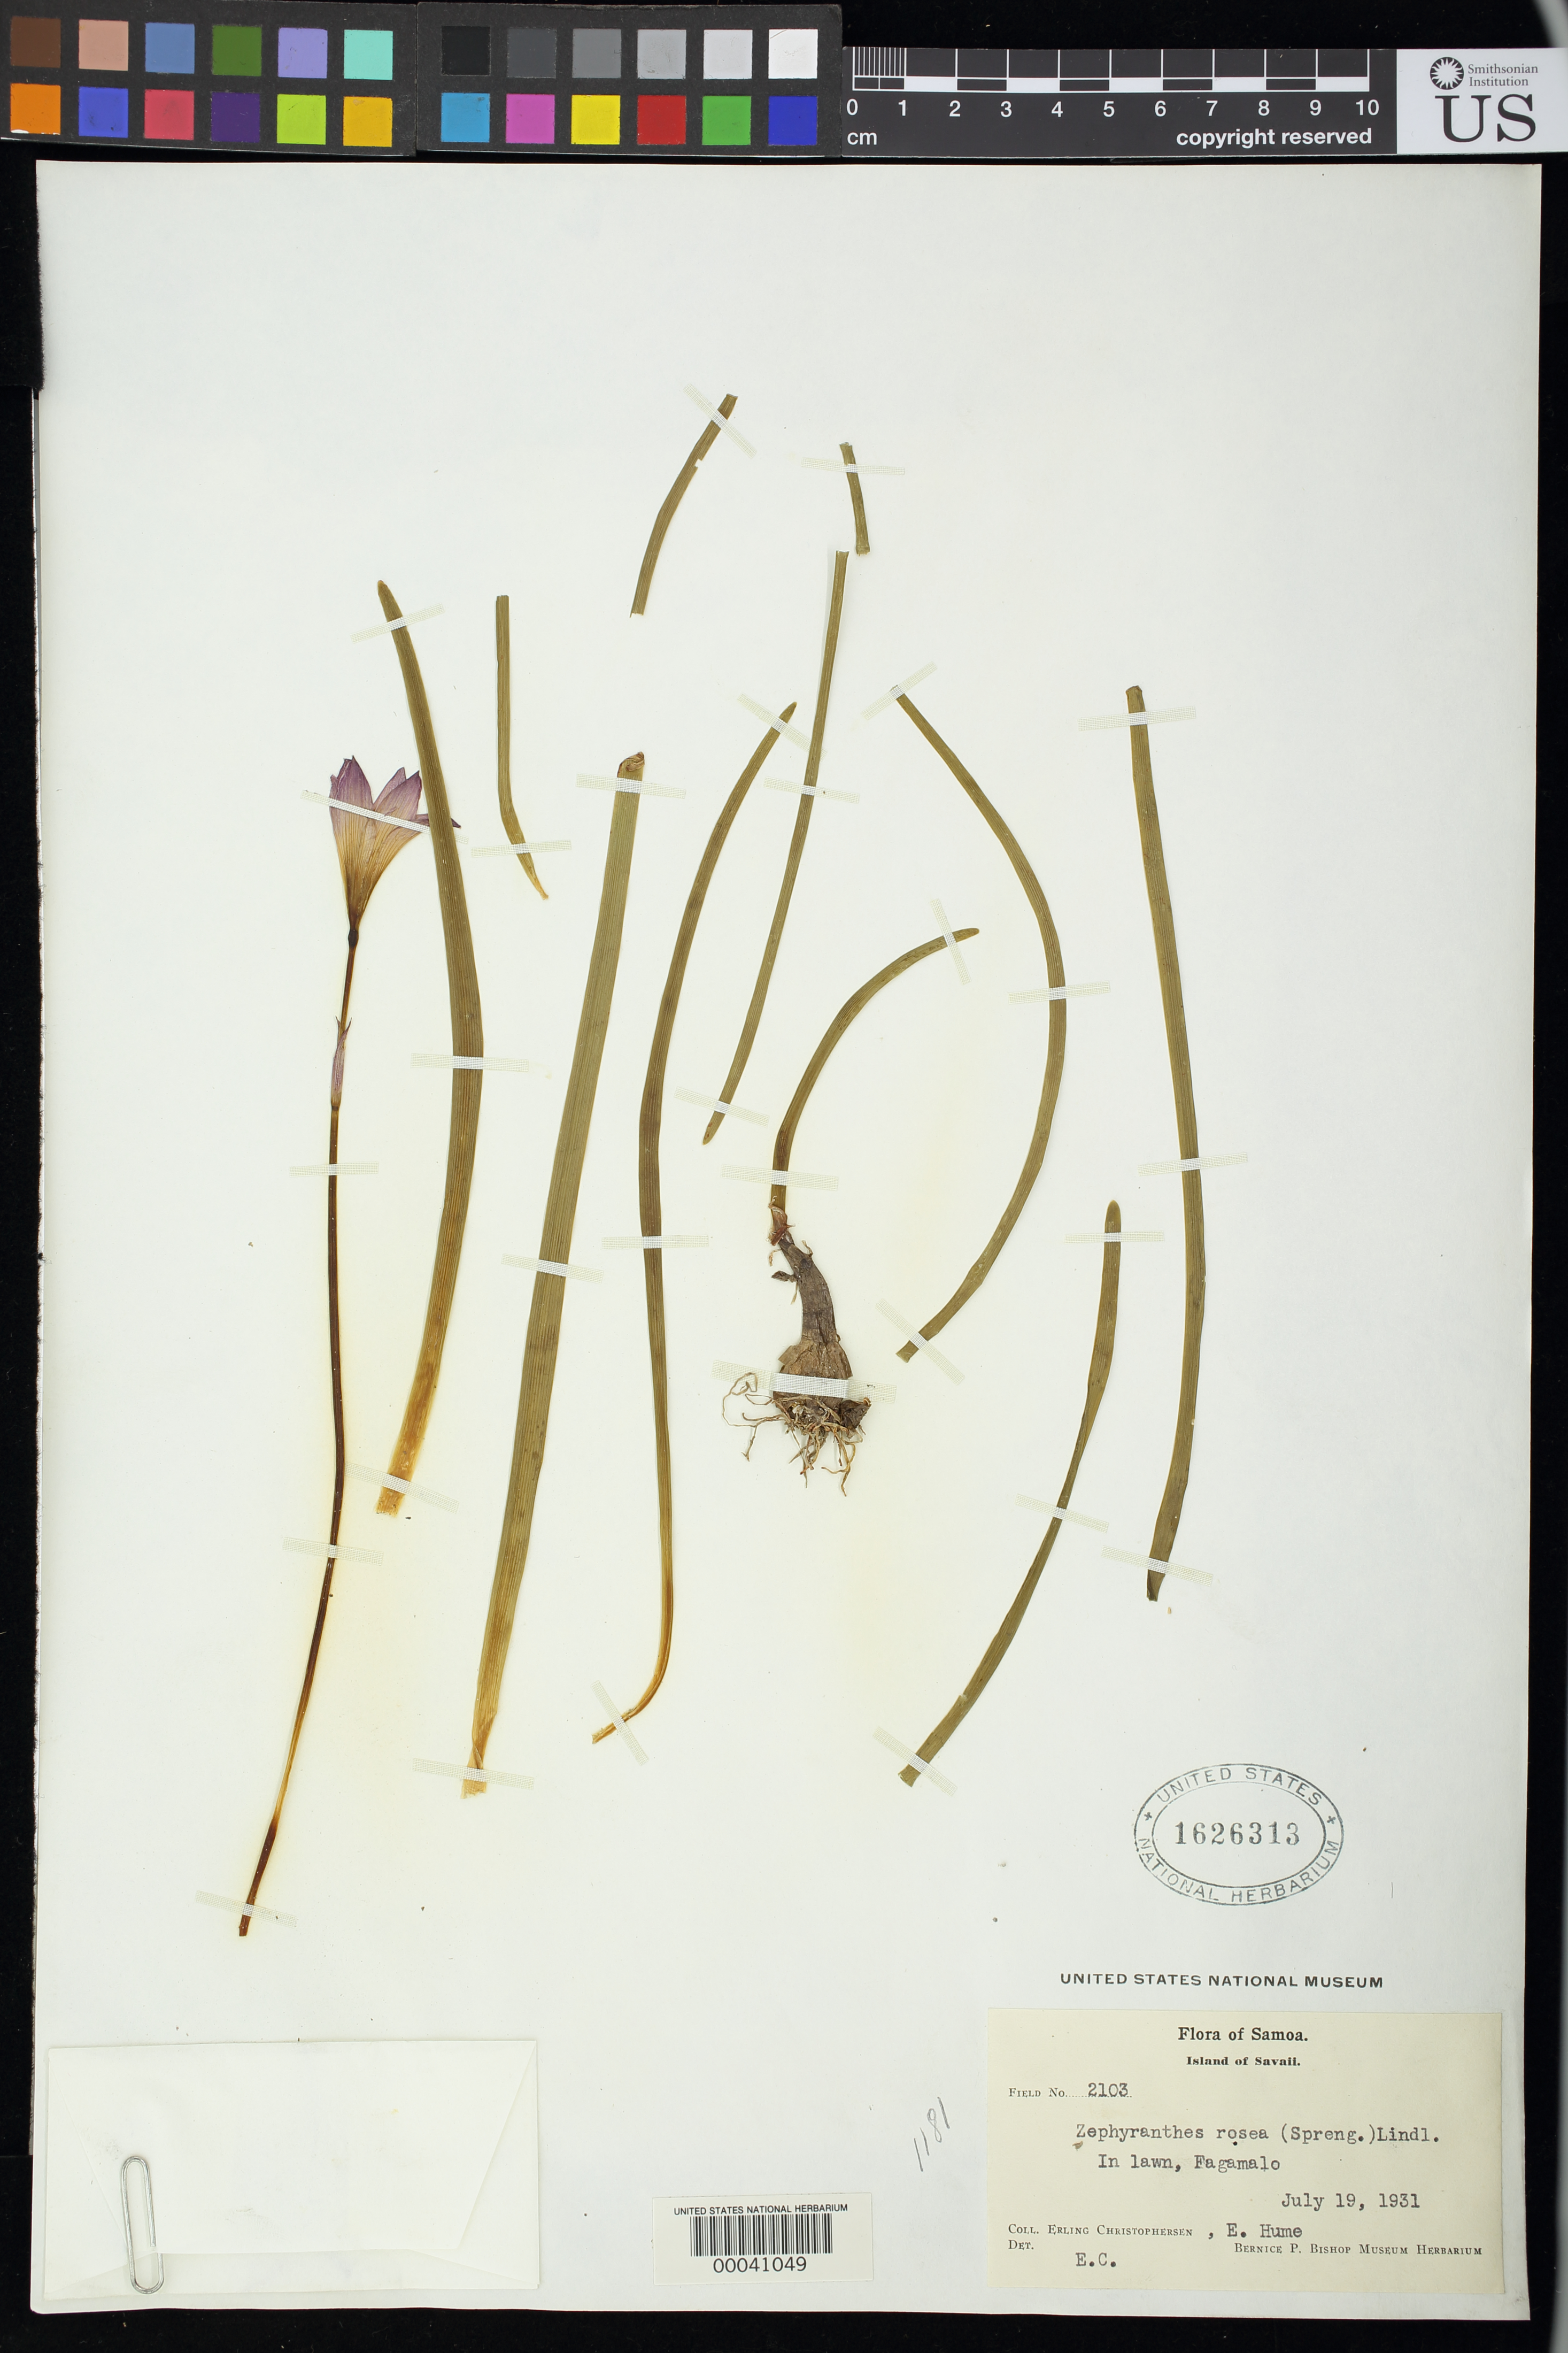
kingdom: Plantae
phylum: Tracheophyta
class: Liliopsida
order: Asparagales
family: Amaryllidaceae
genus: Zephyranthes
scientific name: Zephyranthes rosea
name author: Lindl.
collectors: E. Christophersen & E. Hume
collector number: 2103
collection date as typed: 19 Jul 1931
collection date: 1931-07-19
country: Samoa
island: Savai'i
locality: Fagamalo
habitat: In lawn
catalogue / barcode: US 1626313